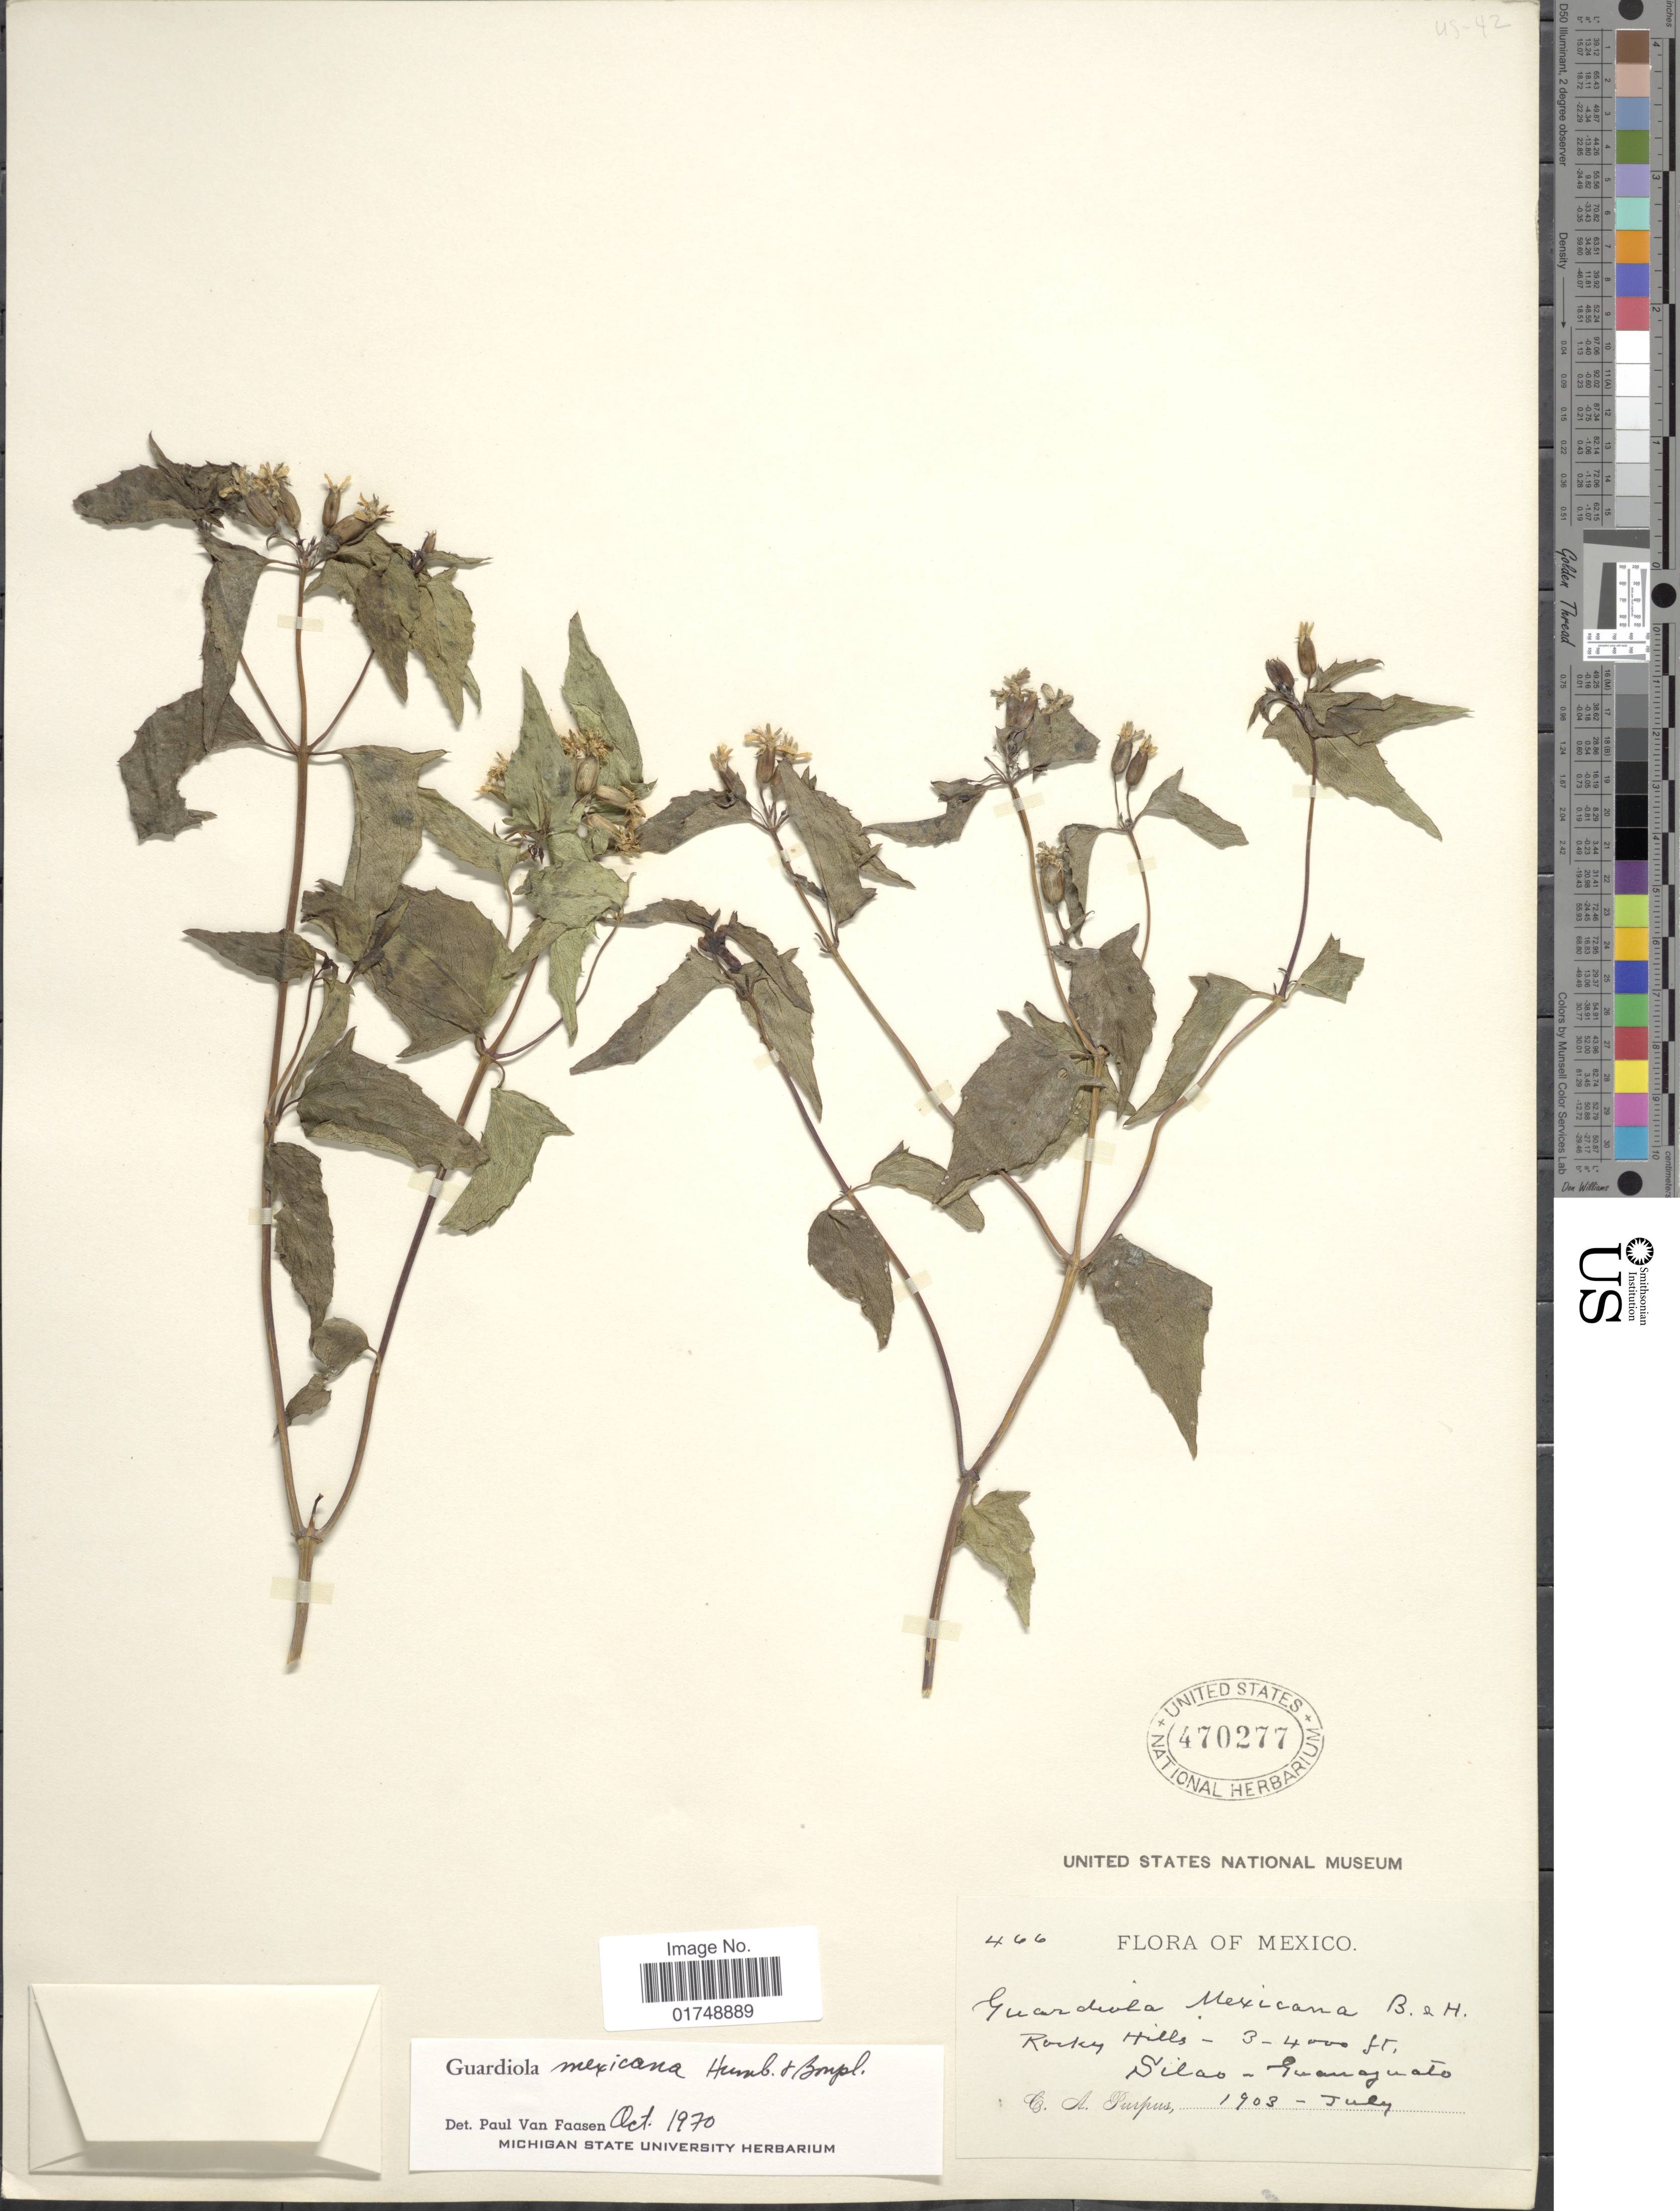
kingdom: Plantae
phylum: Tracheophyta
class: Magnoliopsida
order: Asterales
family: Asteraceae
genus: Guardiola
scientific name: Guardiola mexicana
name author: Humb. & Bonpl.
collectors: C. A. Purpus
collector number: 466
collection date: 1903-07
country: Mexico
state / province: Guanajuato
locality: Silao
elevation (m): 914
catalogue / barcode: US 470277